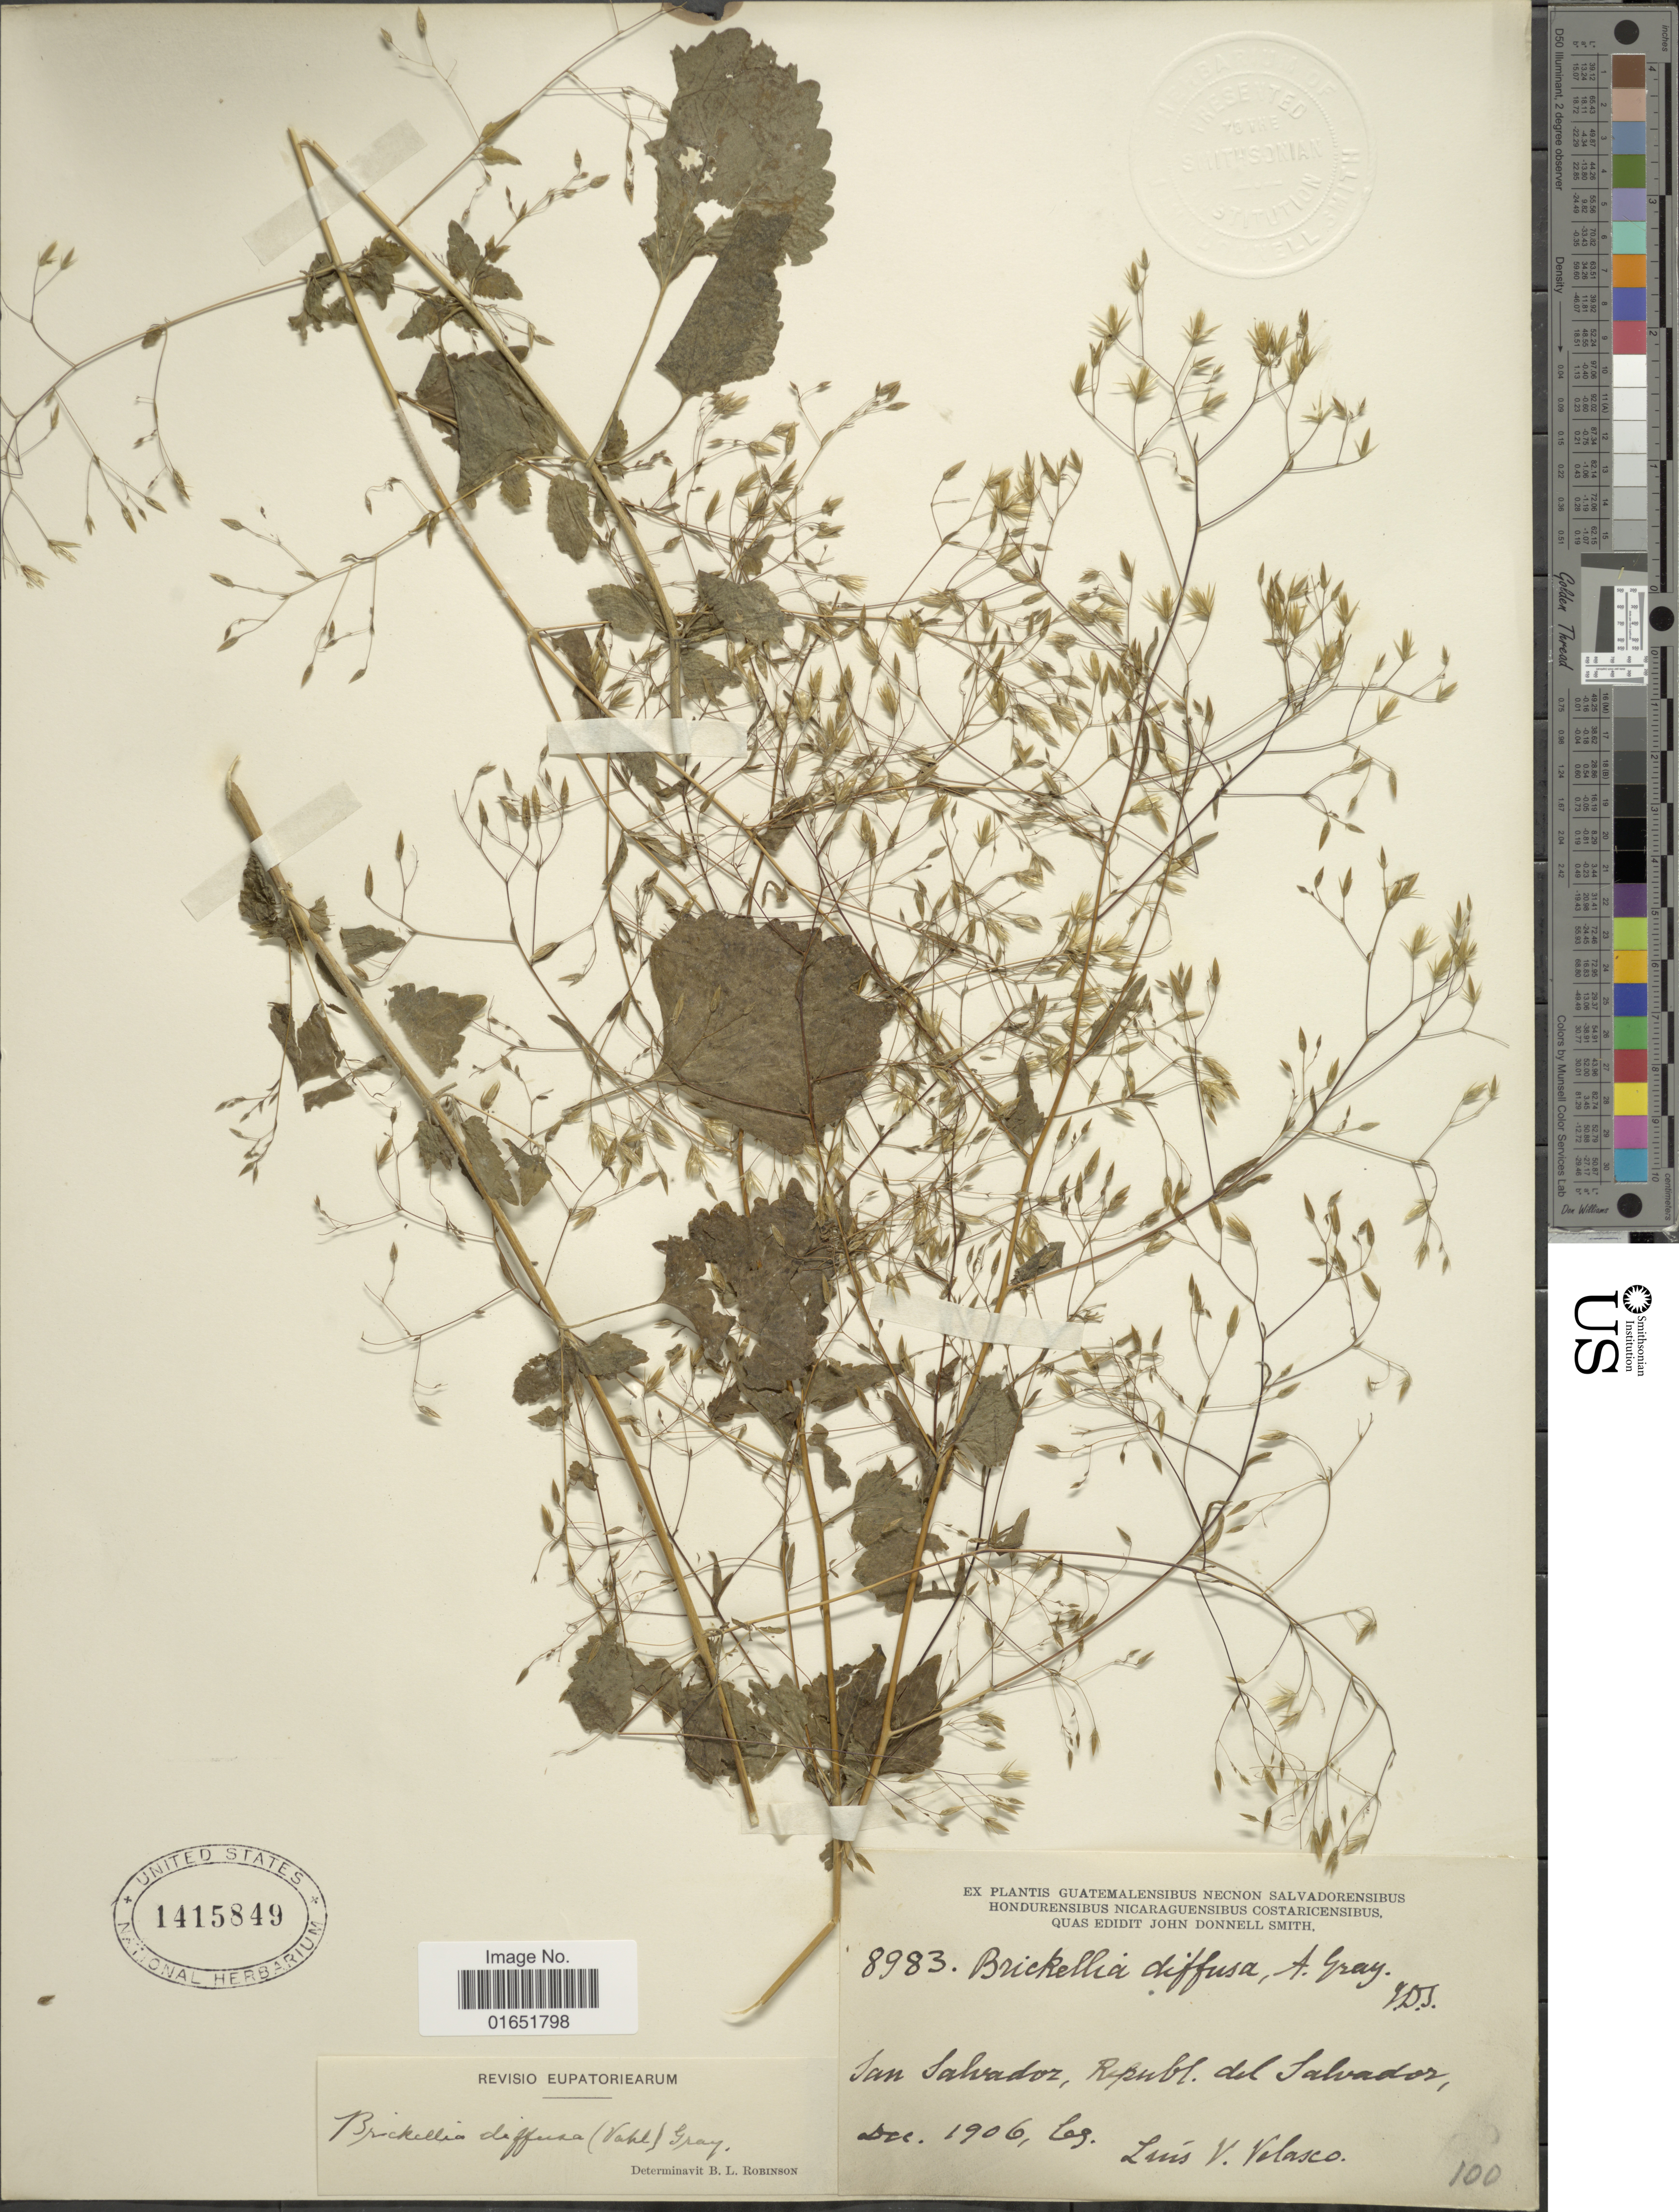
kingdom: Plantae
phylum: Tracheophyta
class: Magnoliopsida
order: Asterales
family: Asteraceae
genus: Brickellia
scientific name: Brickellia diffusa M.E. Jones, nom illeg.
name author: M.E. Jones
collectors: L. Velasco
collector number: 8983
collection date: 1906-12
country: El Salvador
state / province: San Salvador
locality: San Salvador, Republ del Salvador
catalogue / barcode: US 1415849